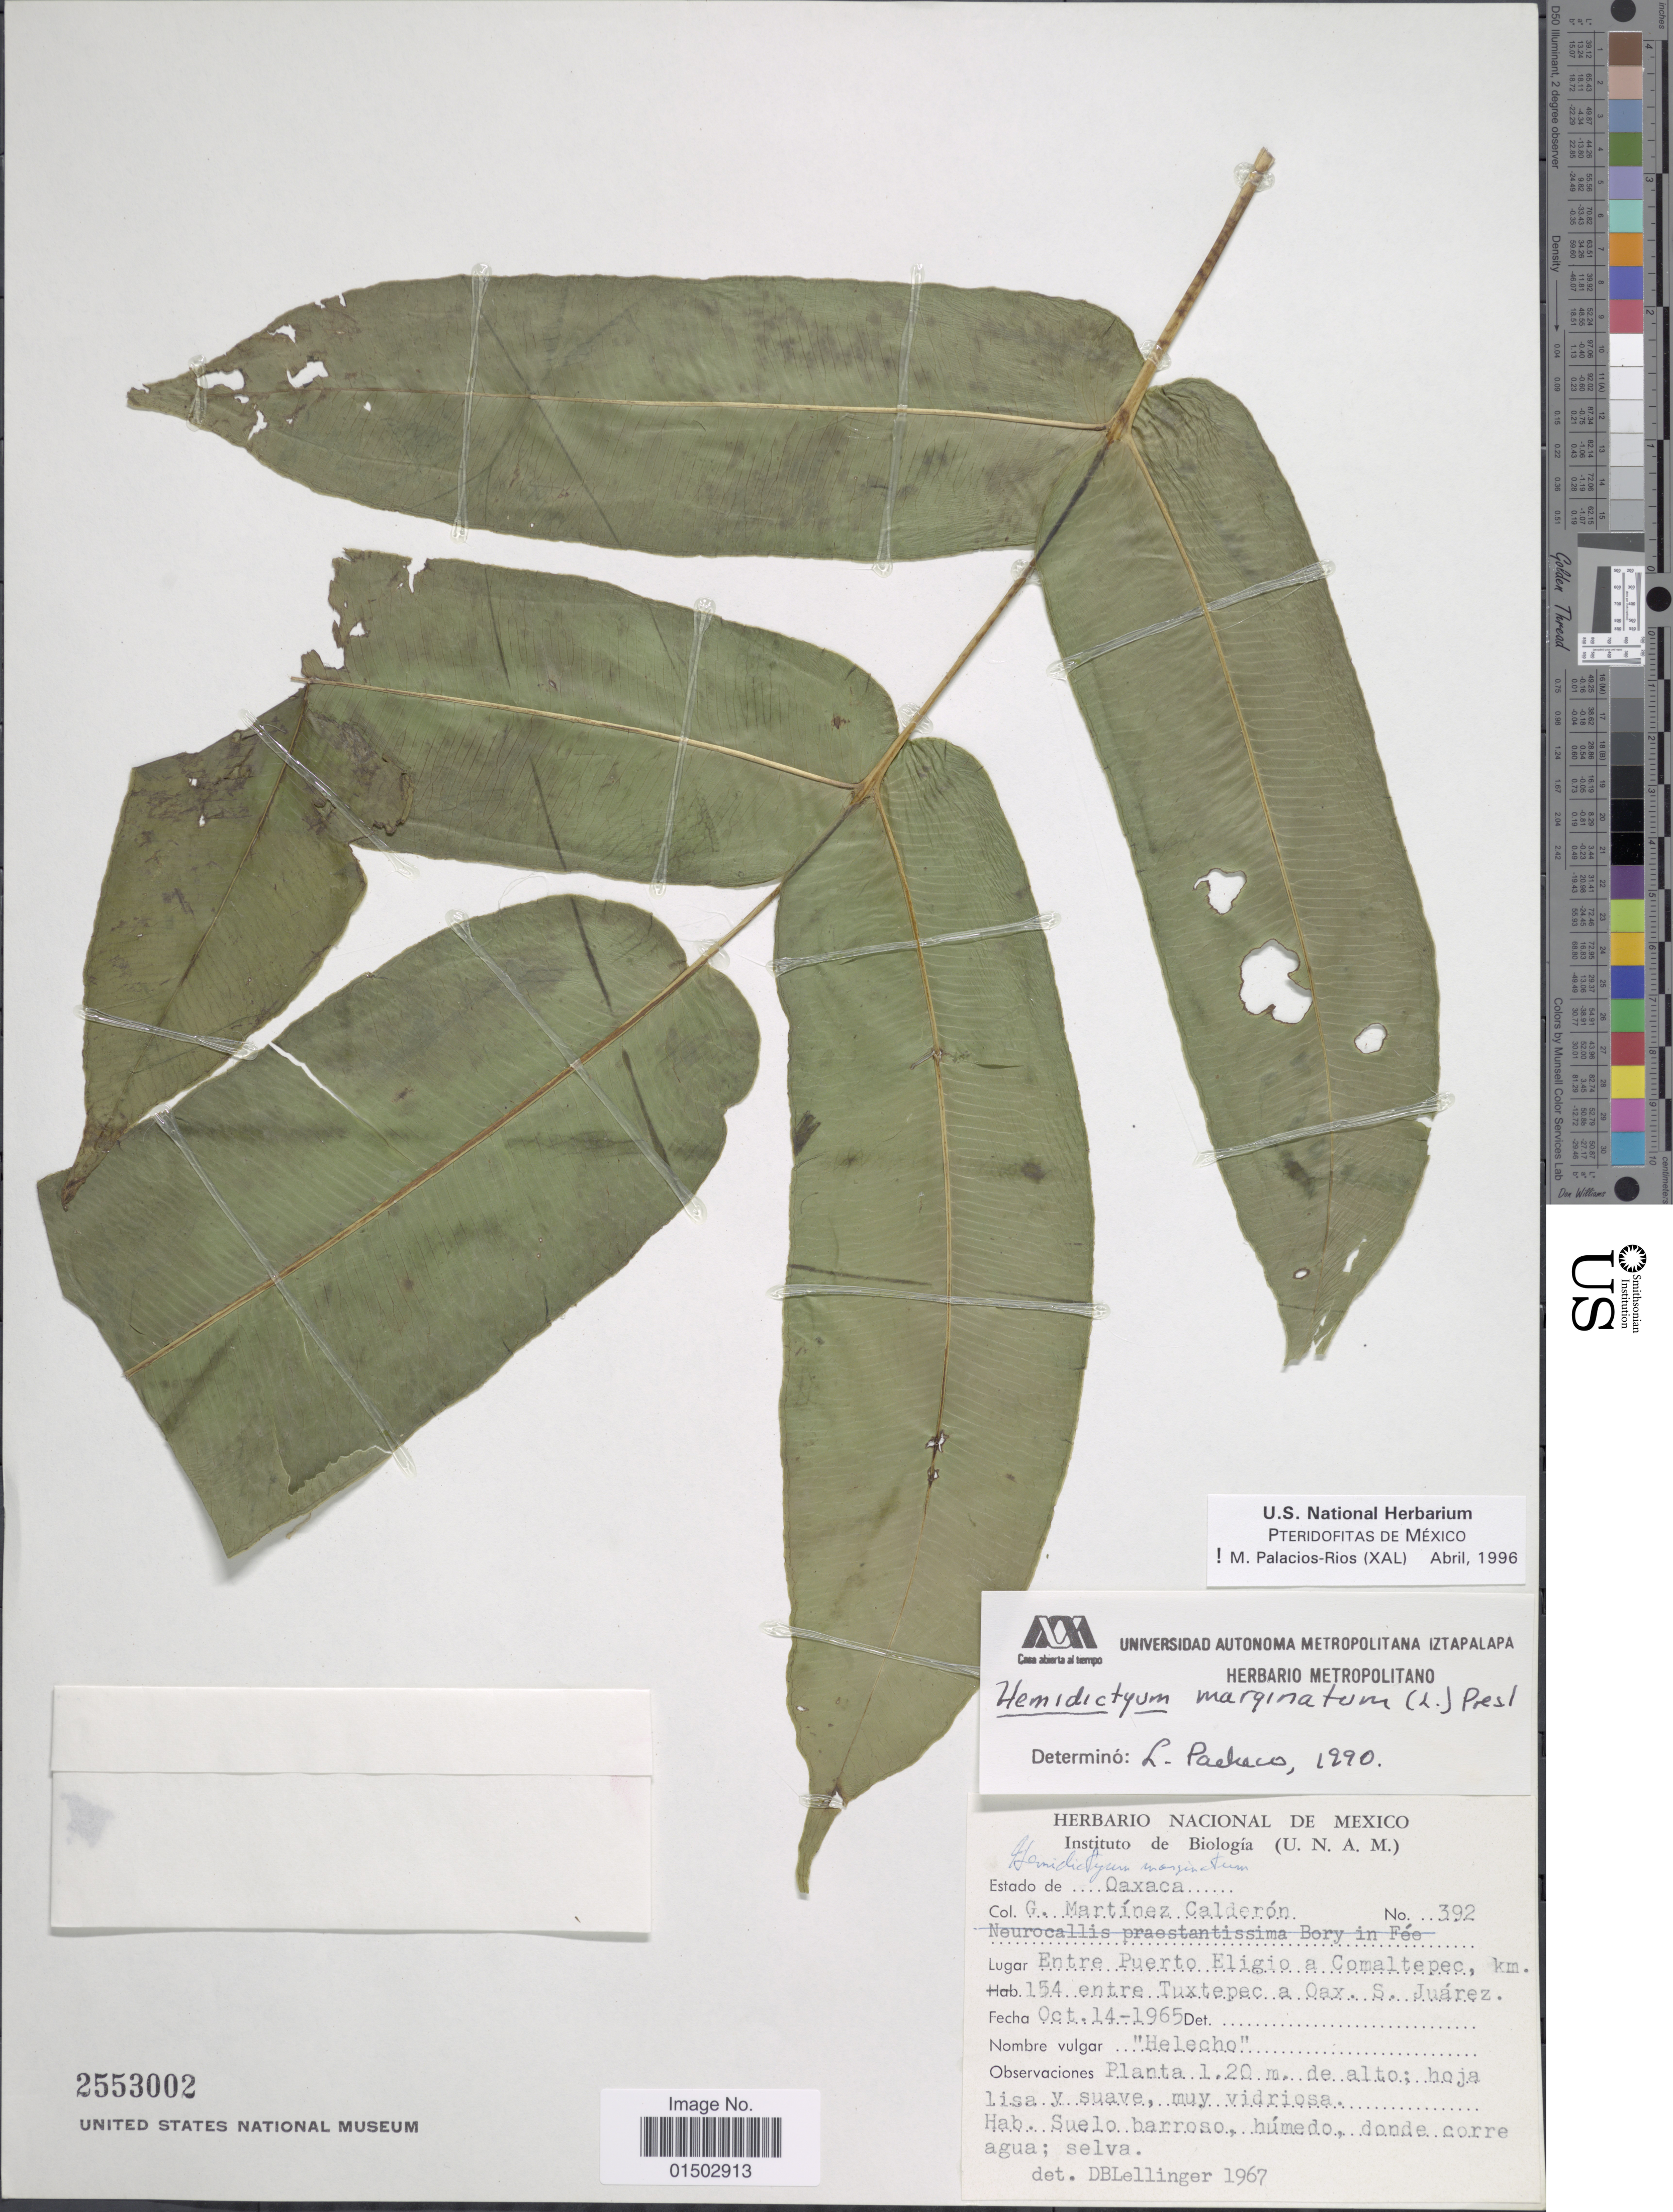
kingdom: Plantae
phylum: Tracheophyta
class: Polypodiopsida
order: Polypodiales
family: Hemidictyaceae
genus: Hemidictyum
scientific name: Hemidictyum marginatum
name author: (L.) C. Presl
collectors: G. M. Calderon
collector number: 392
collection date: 1965-10-14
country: Mexico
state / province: Oaxaca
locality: Entre Puerto Eligio a Comaltepec, km. 154 entre Tuxtepec a Oax. S. Juarez.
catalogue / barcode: US 2553002